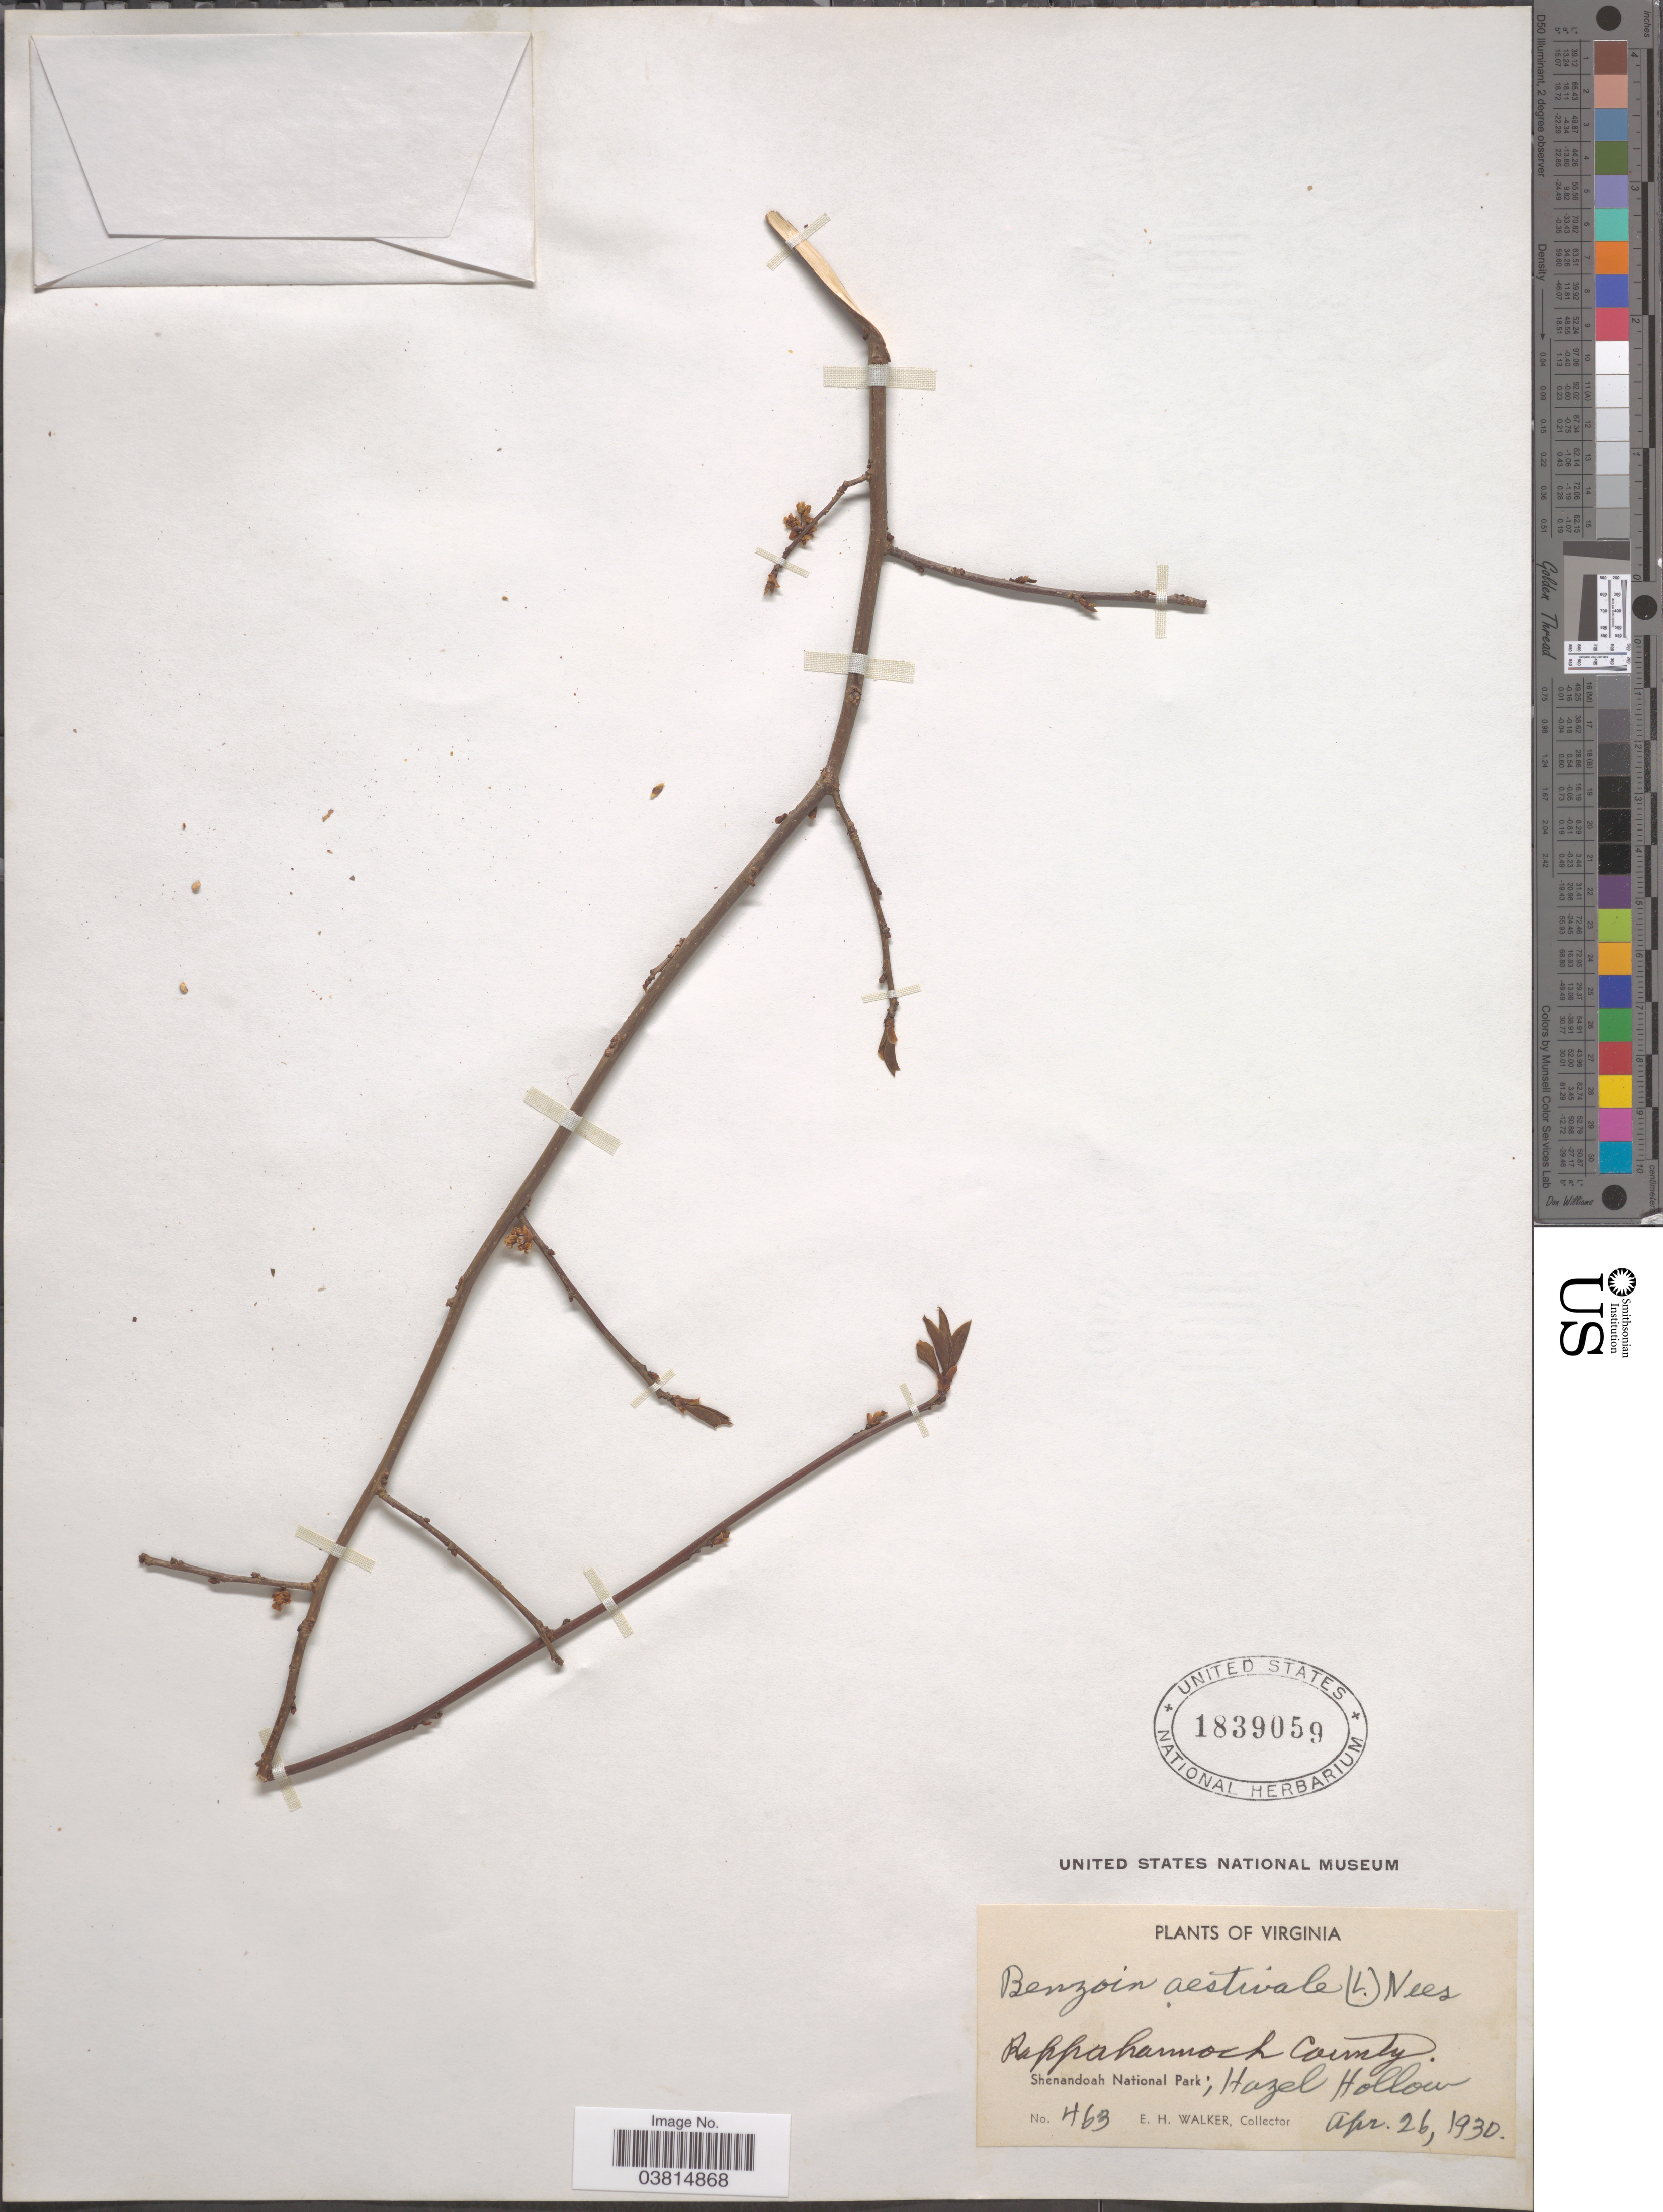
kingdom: Plantae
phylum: Tracheophyta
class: Magnoliopsida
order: Laurales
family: Lauraceae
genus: Lindera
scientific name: Lindera benzoin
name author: (L.) Blume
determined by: Strong, Mark T., (BOT), Smithsonian Institution - National Museum of Natural History (UNITED STATES)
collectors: E. H. Walker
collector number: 463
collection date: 1930-04-26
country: United States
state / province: Virginia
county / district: Rappahannock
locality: Shenandoah National Park; Hazel Hollow.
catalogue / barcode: US 1839059